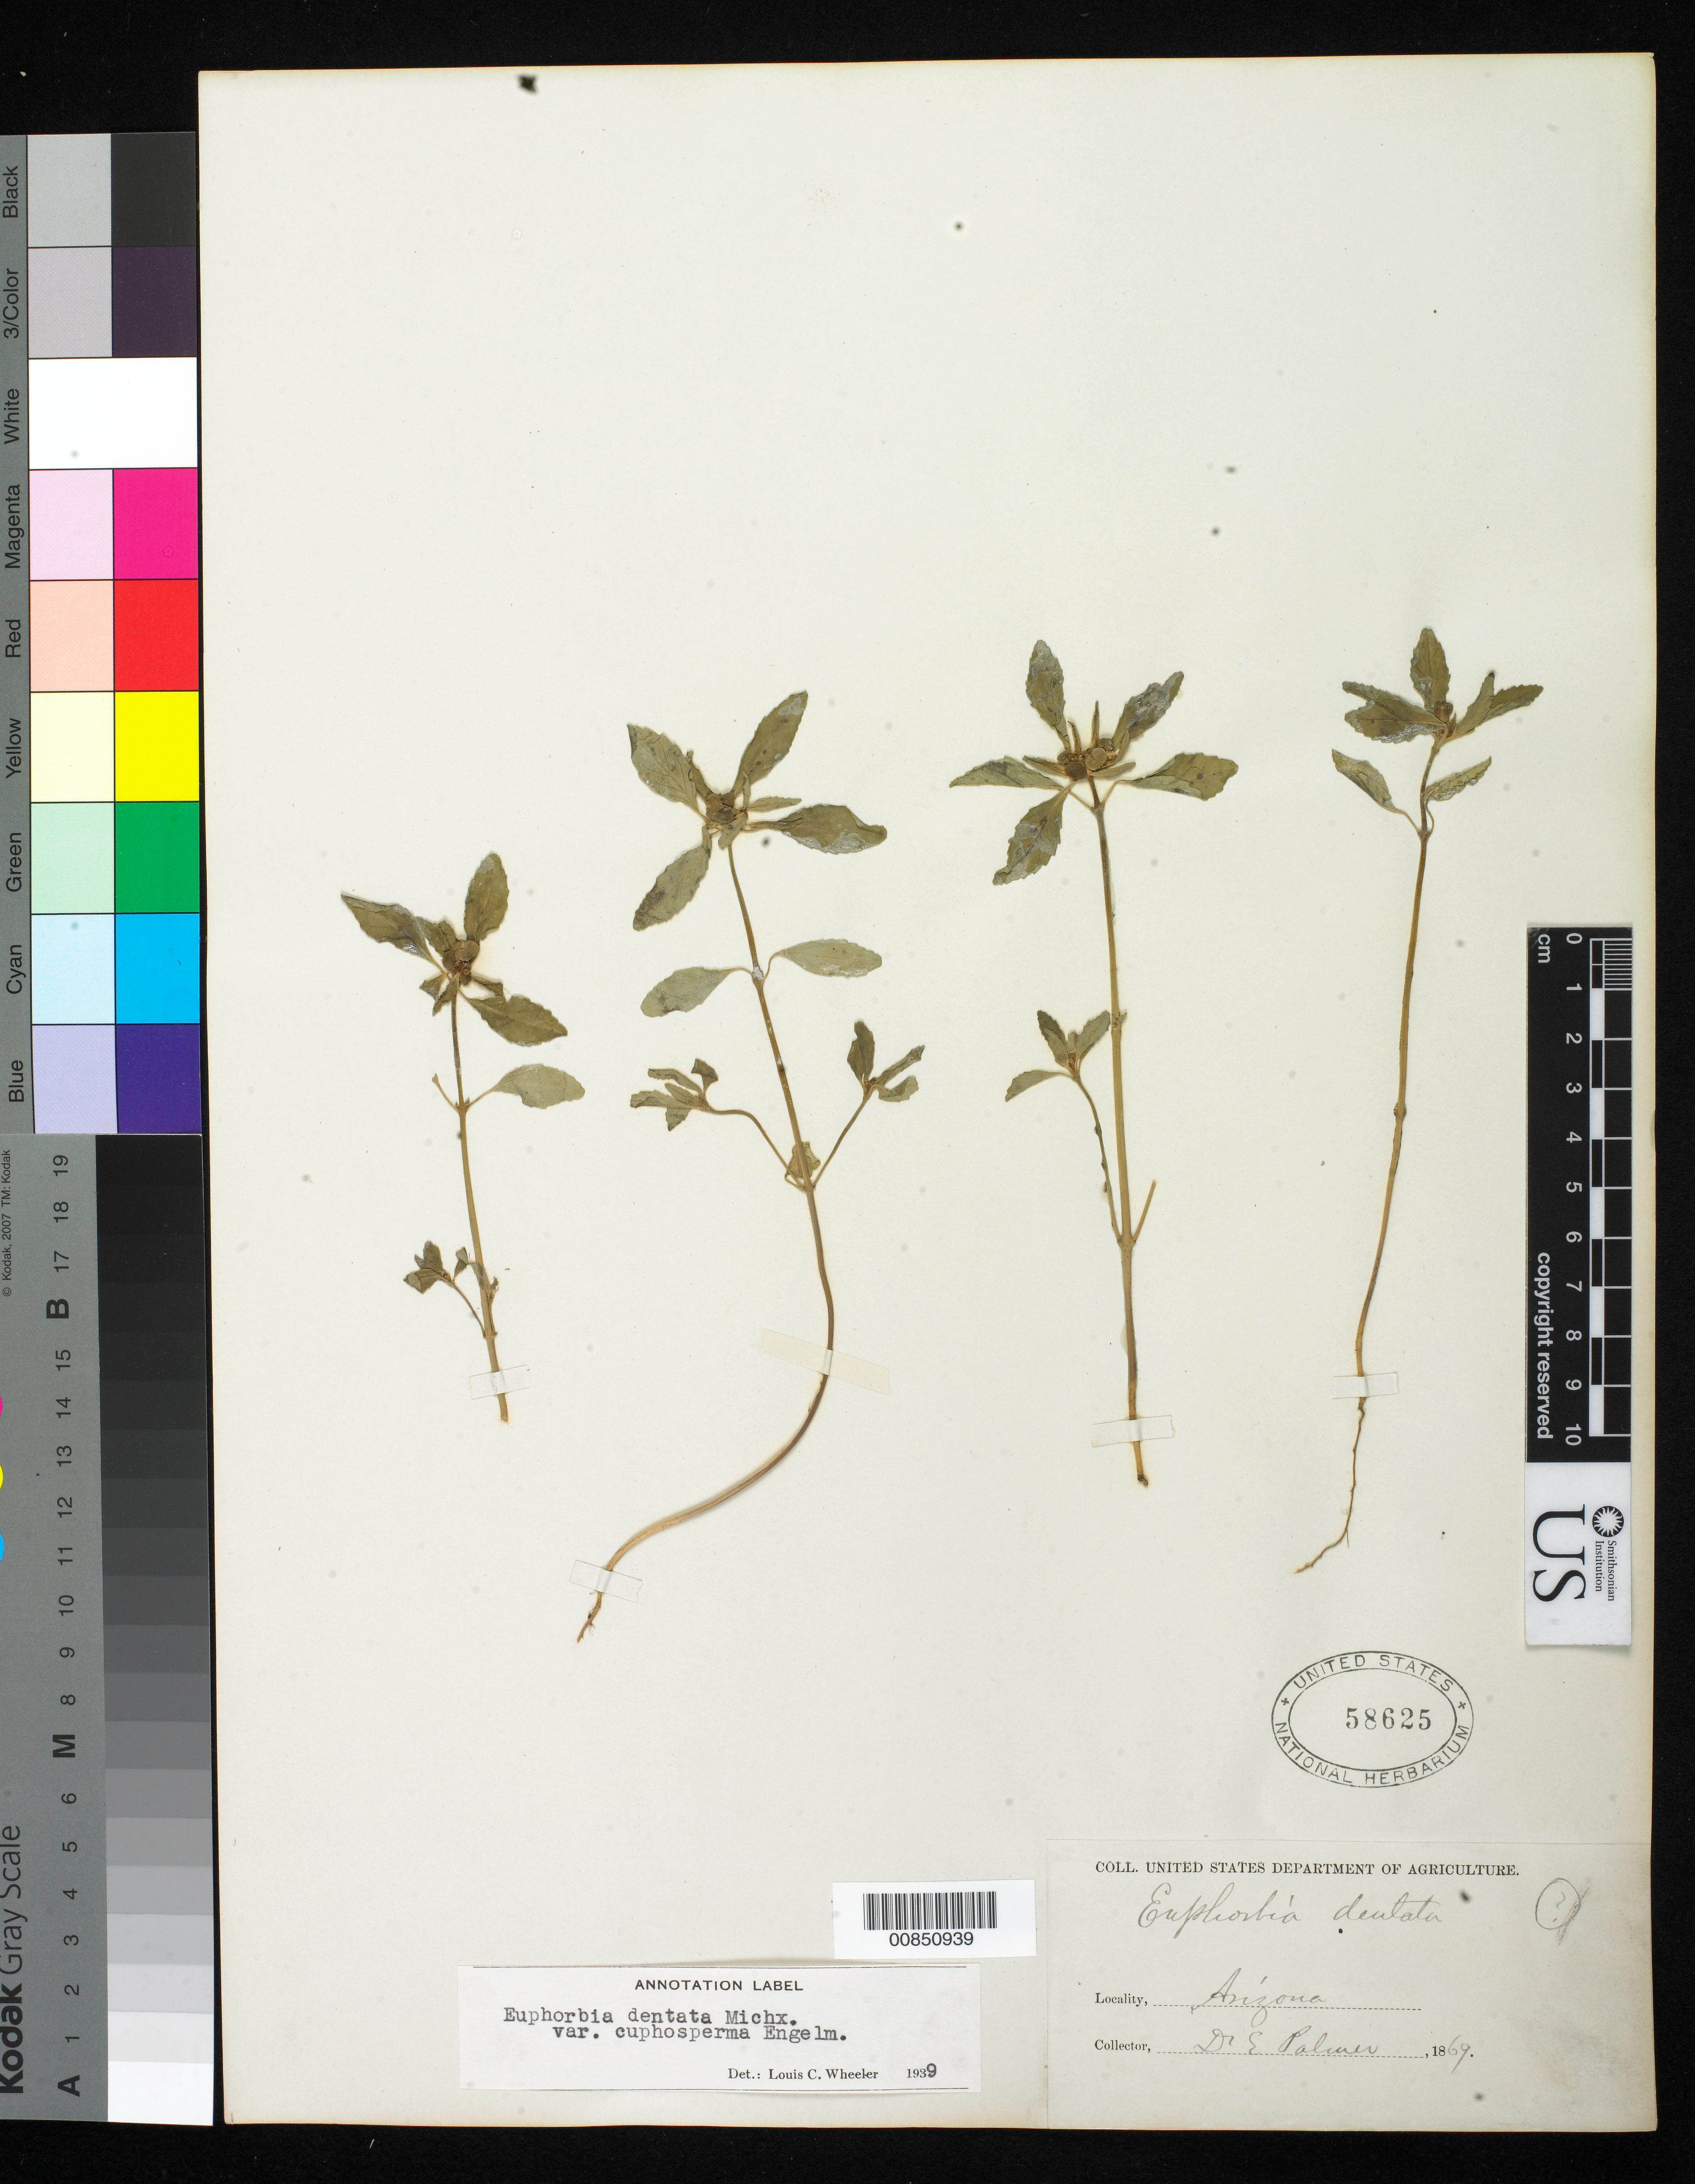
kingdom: Plantae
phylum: Tracheophyta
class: Magnoliopsida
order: Malpighiales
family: Euphorbiaceae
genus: Euphorbia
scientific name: Euphorbia dentata var. cuphosperma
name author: Engelm. in Emory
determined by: Wheeler, J. L.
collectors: E. Palmer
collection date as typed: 1869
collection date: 1869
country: United States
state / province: Arizona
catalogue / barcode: US 58625